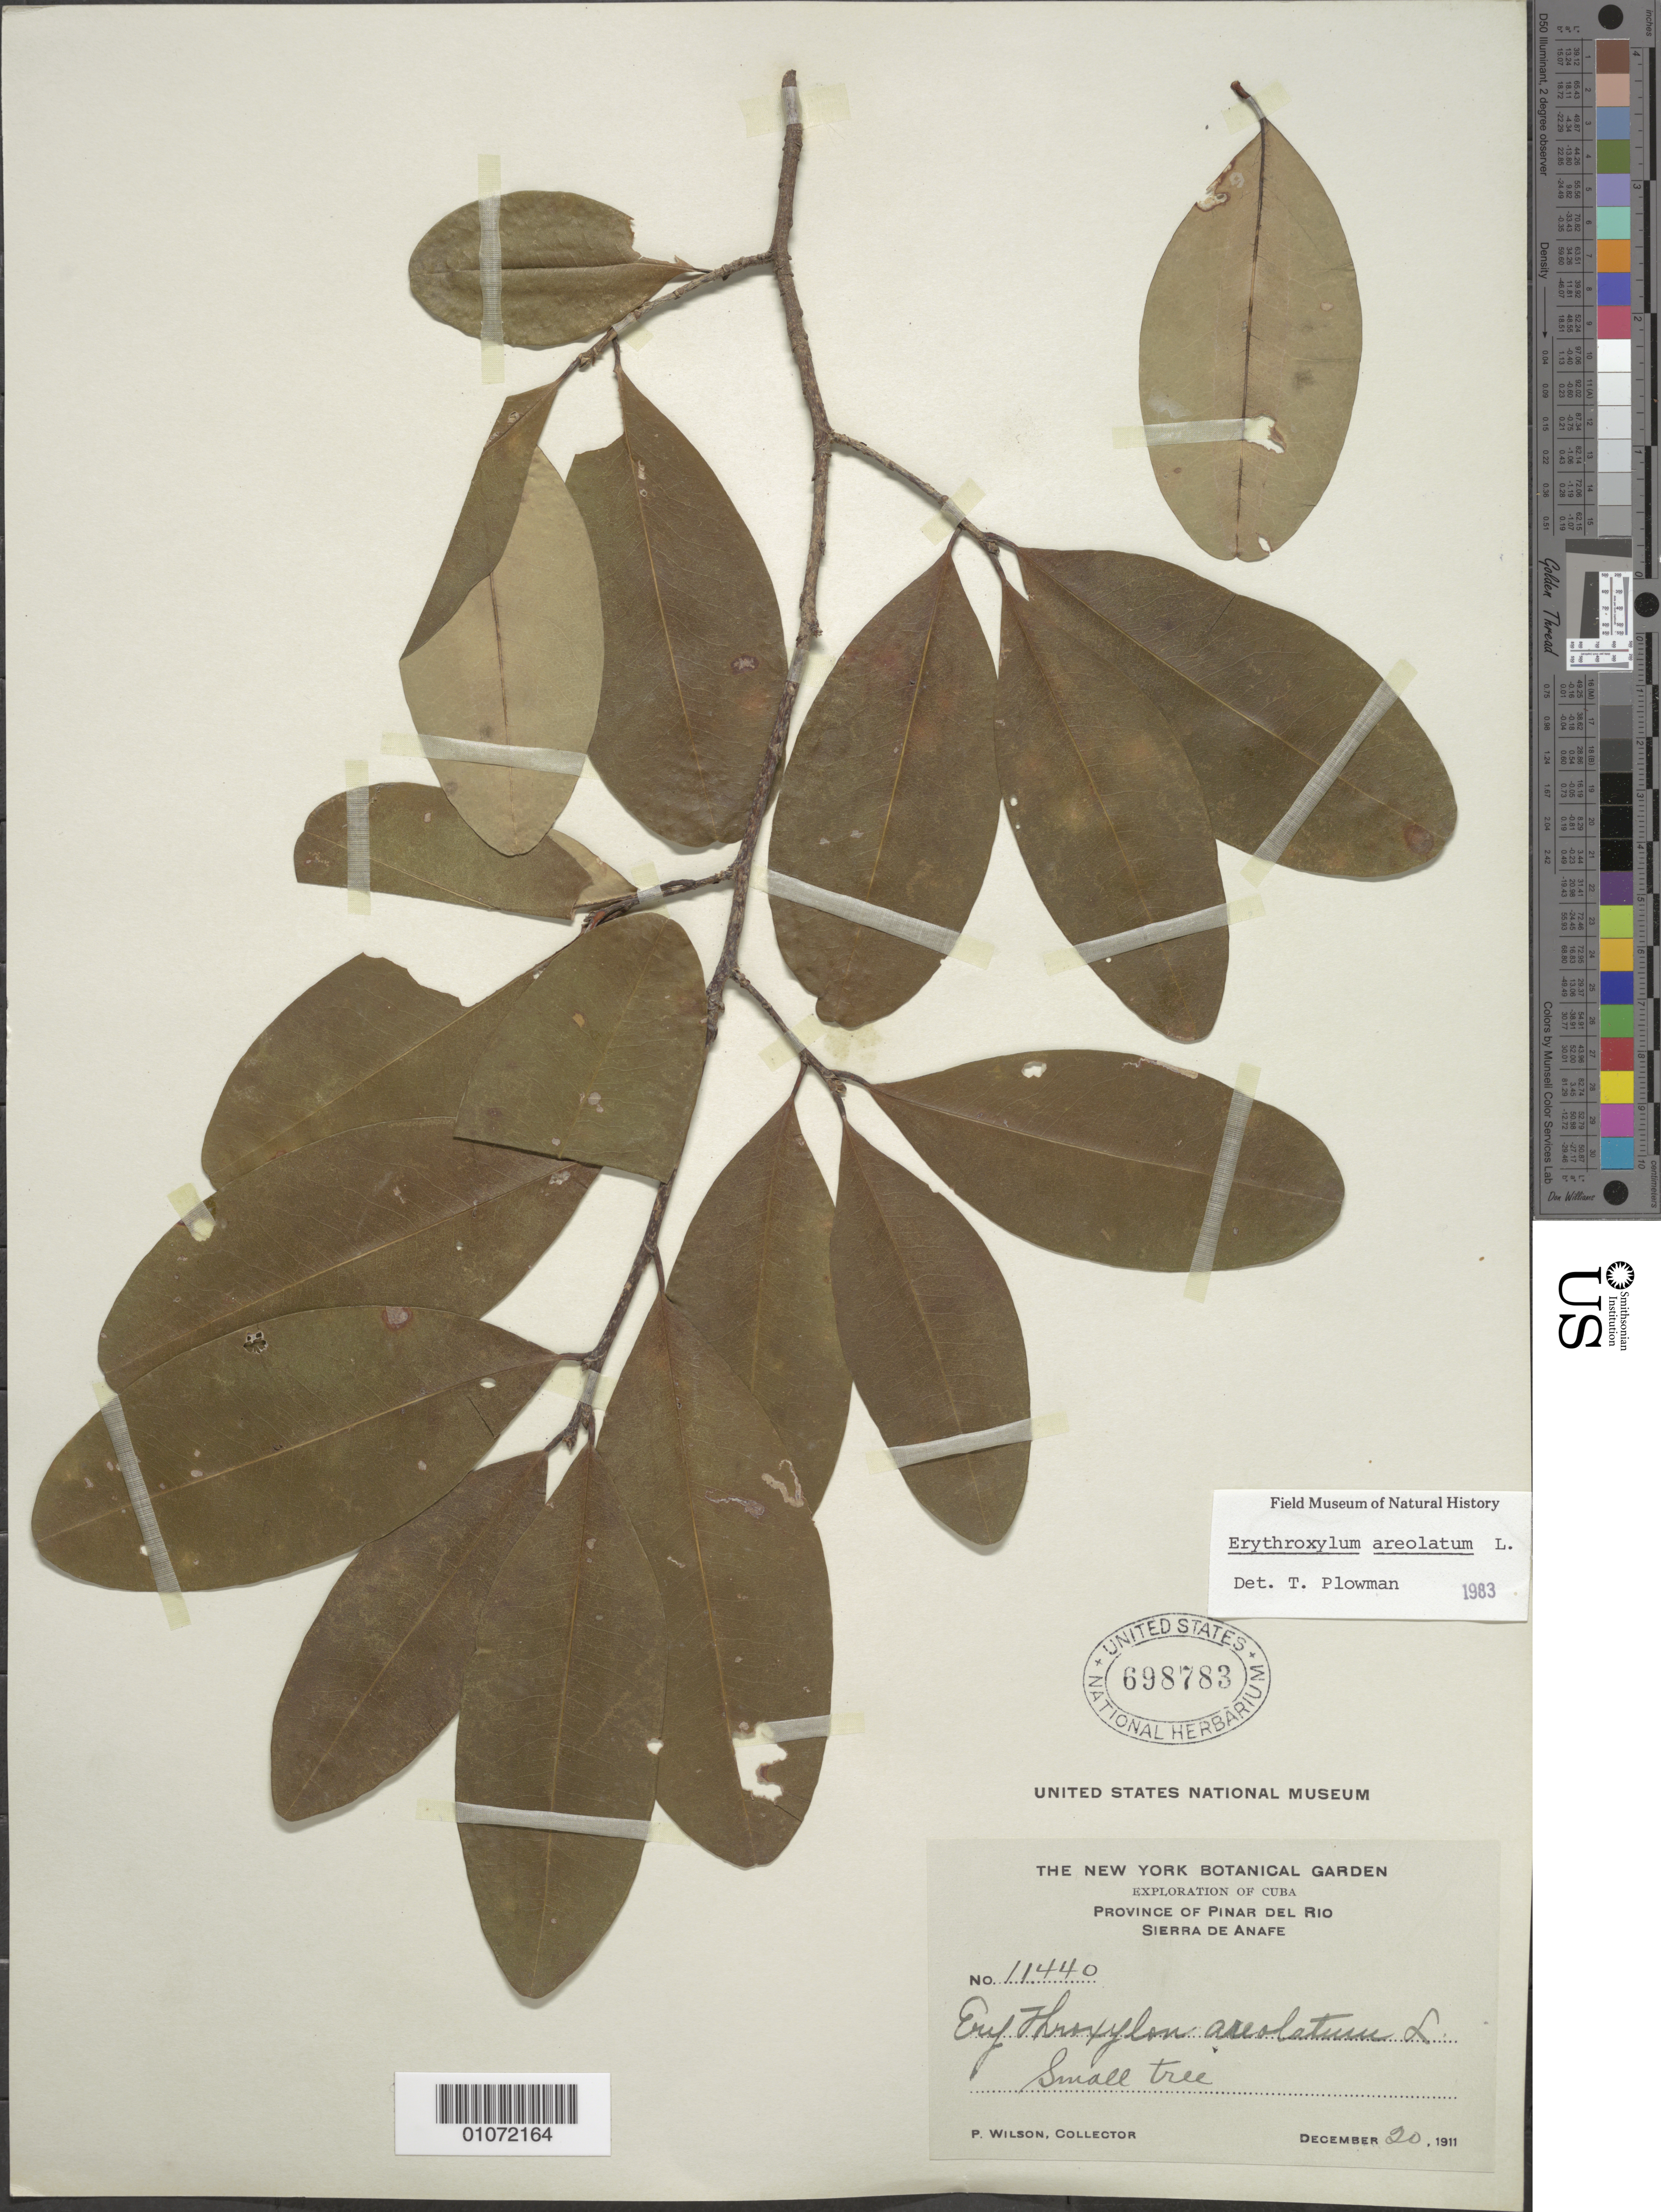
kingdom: Plantae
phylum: Tracheophyta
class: Magnoliopsida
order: Malpighiales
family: Erythroxylaceae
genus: Erythroxylum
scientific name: Erythroxylum aerolatum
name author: L.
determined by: Plowman, T.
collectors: P. Wilson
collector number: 11440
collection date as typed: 20 Dec 1910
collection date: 1910-12-20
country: Cuba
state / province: Pinar del Rio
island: Cuba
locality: Pinar del Rio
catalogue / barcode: US 698783